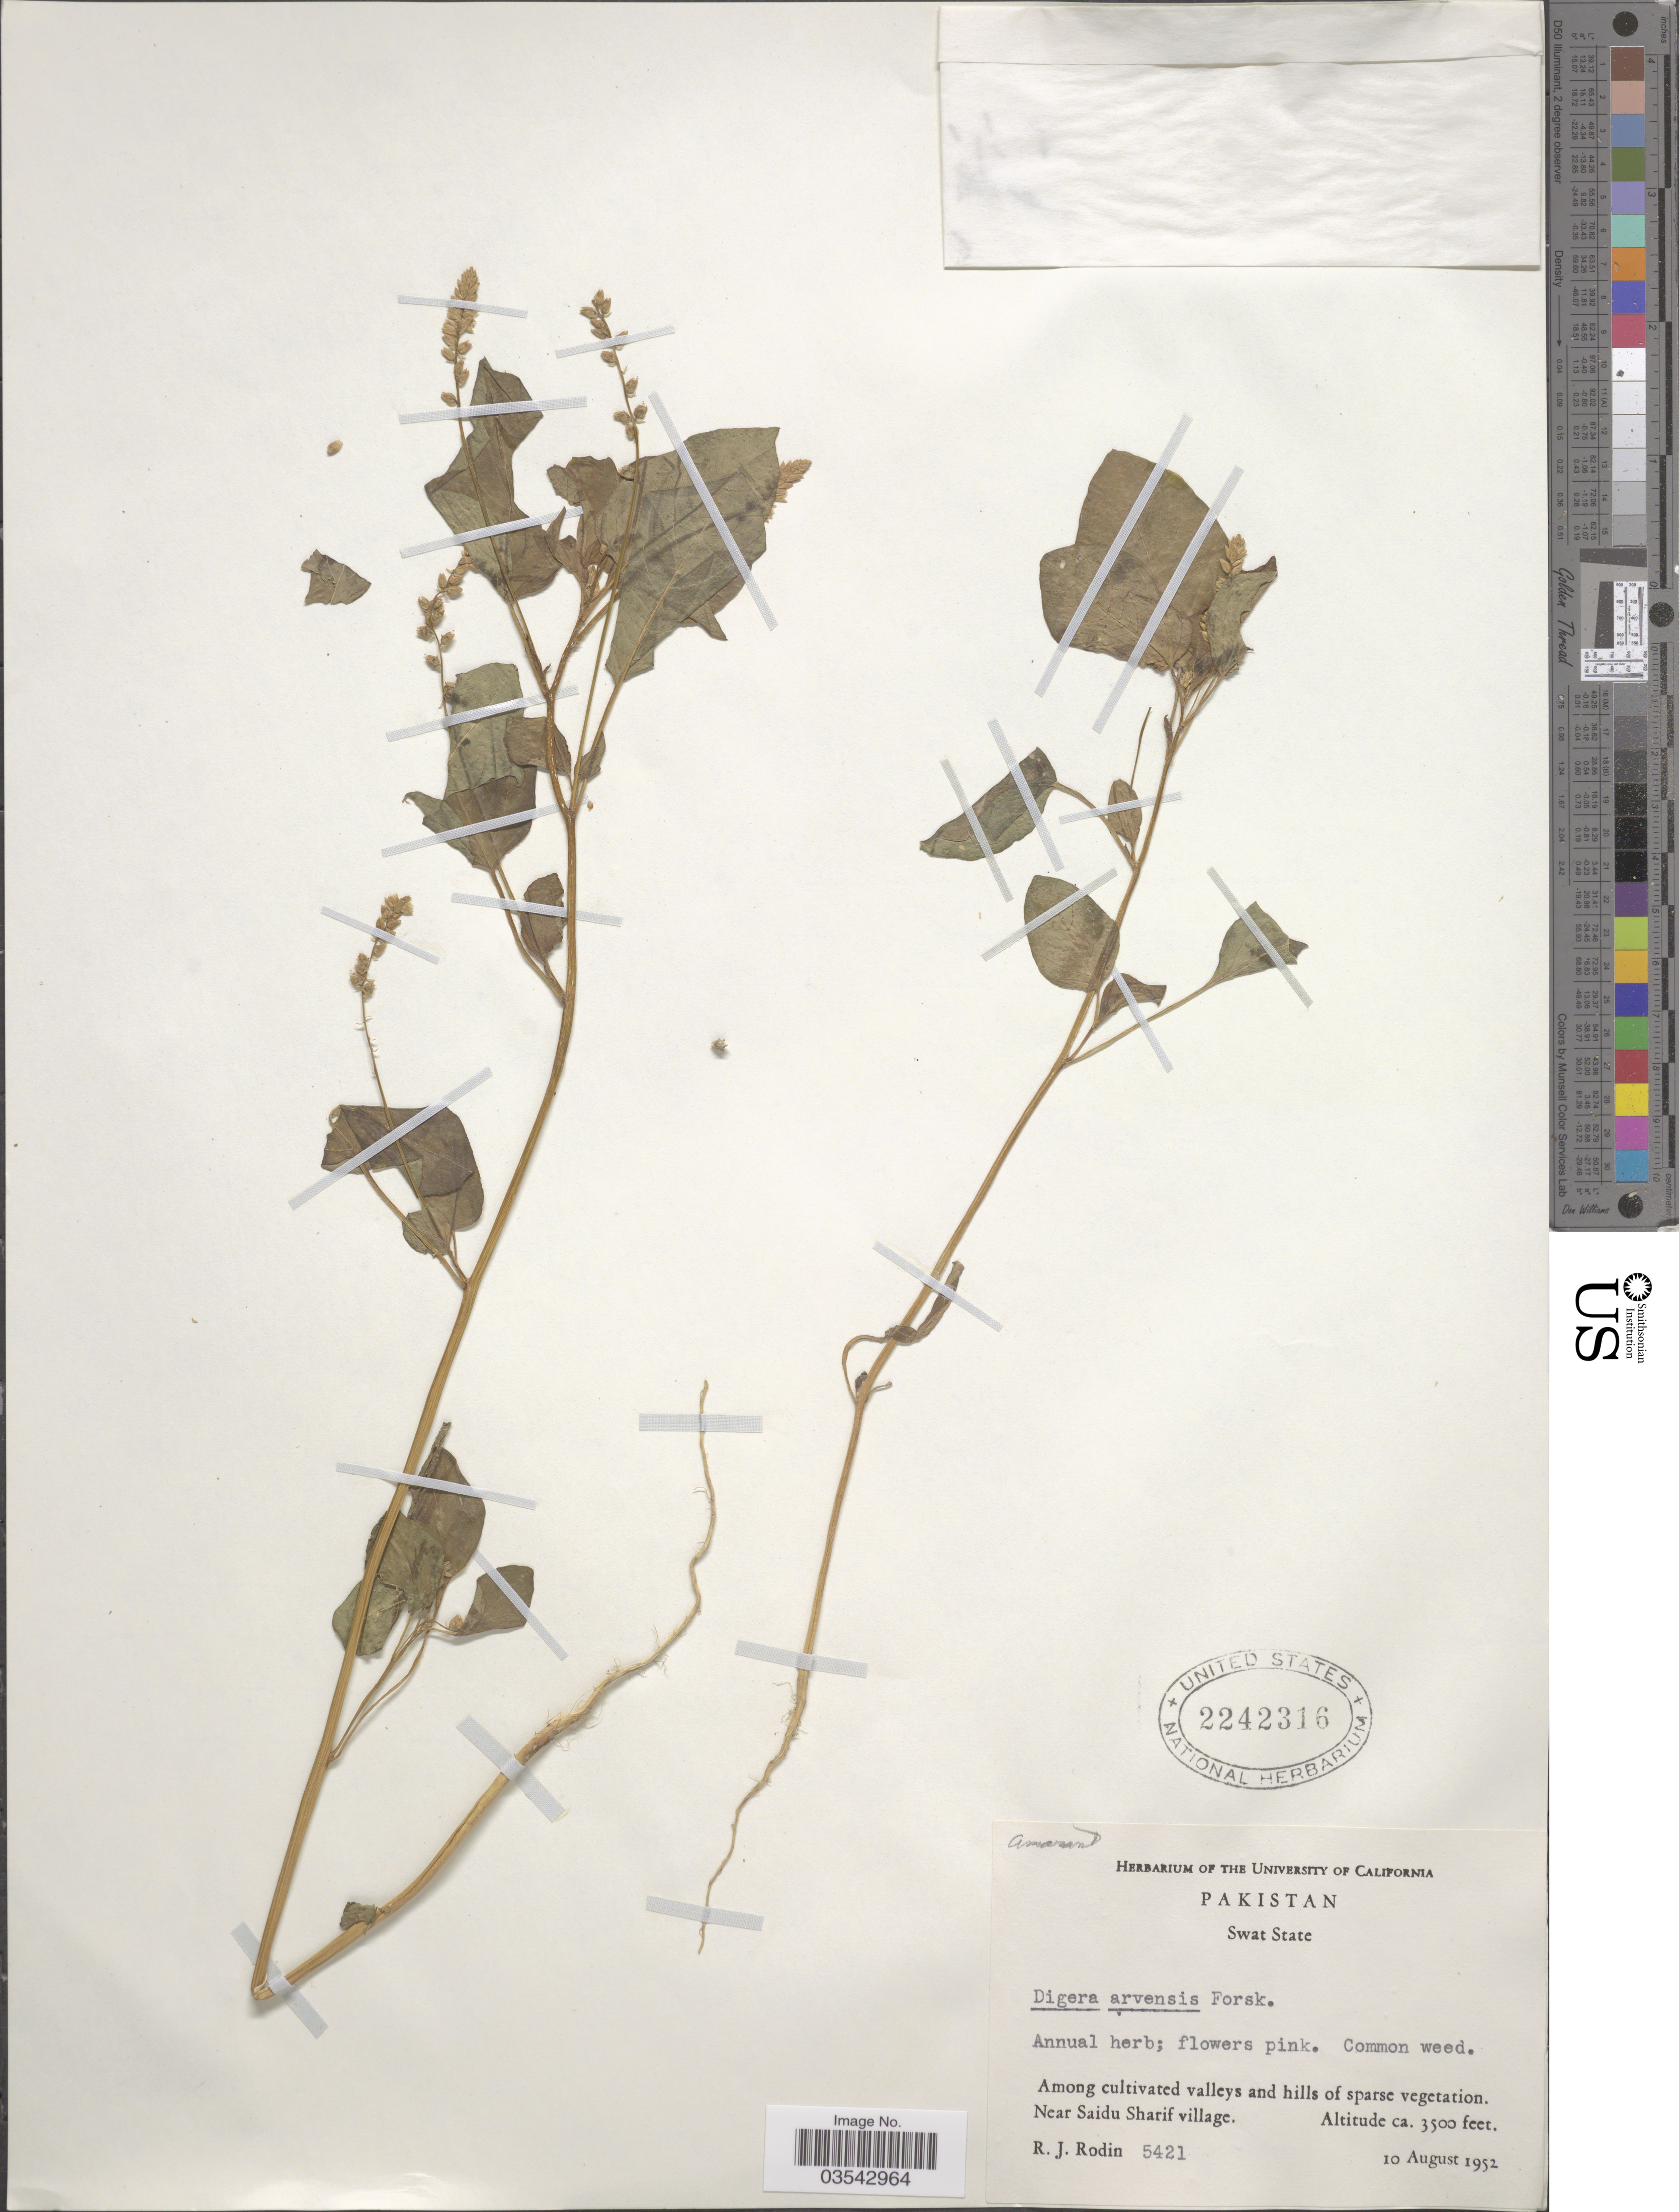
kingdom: Plantae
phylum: Tracheophyta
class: Magnoliopsida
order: Caryophyllales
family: Amaranthaceae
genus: Digera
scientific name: Digera muricata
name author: (L.) Mart.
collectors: R. J. Rodin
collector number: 5421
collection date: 1952-08-10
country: Pakistan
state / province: Khyber Pakhtunkhwa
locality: Swat State. Near Saidu Sharif village.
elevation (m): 1067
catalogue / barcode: US 2242316